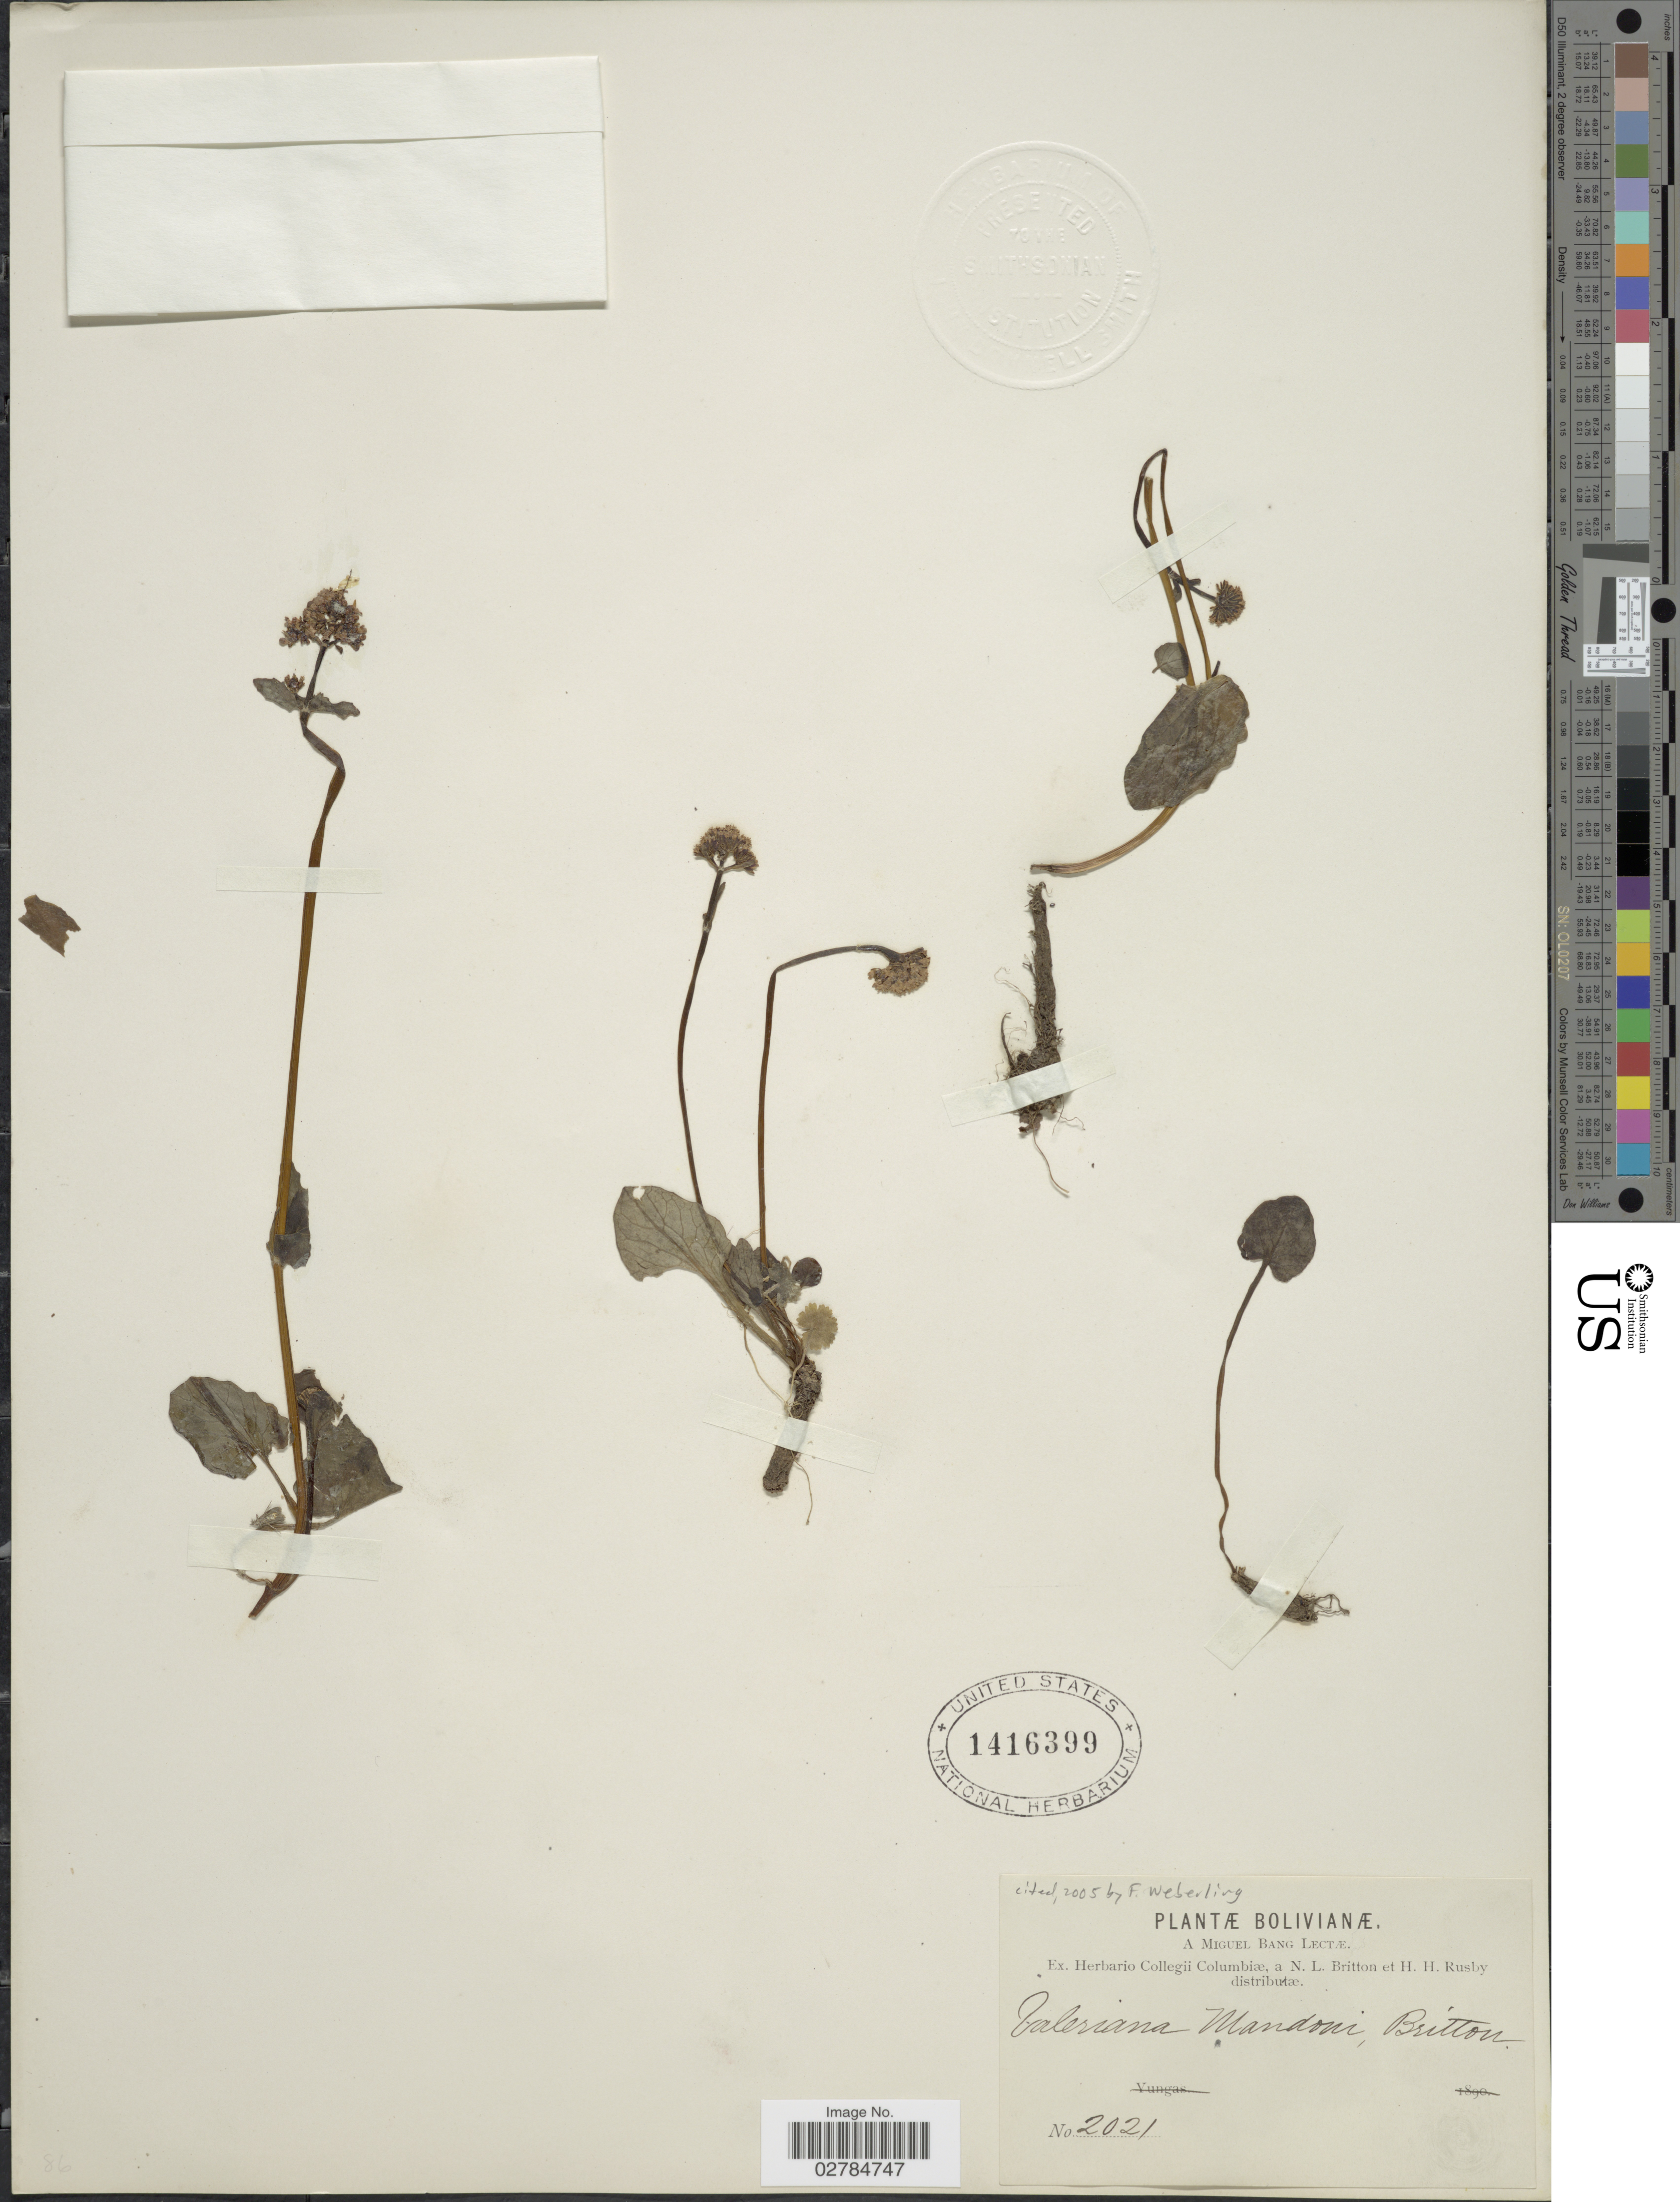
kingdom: Plantae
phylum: Tracheophyta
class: Magnoliopsida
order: Dipsacales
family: Caprifoliaceae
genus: Valeriana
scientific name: Valeriana mandonii subsp. mandonii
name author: Britton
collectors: M. Bang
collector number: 2021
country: Bolivia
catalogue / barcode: US 1416399